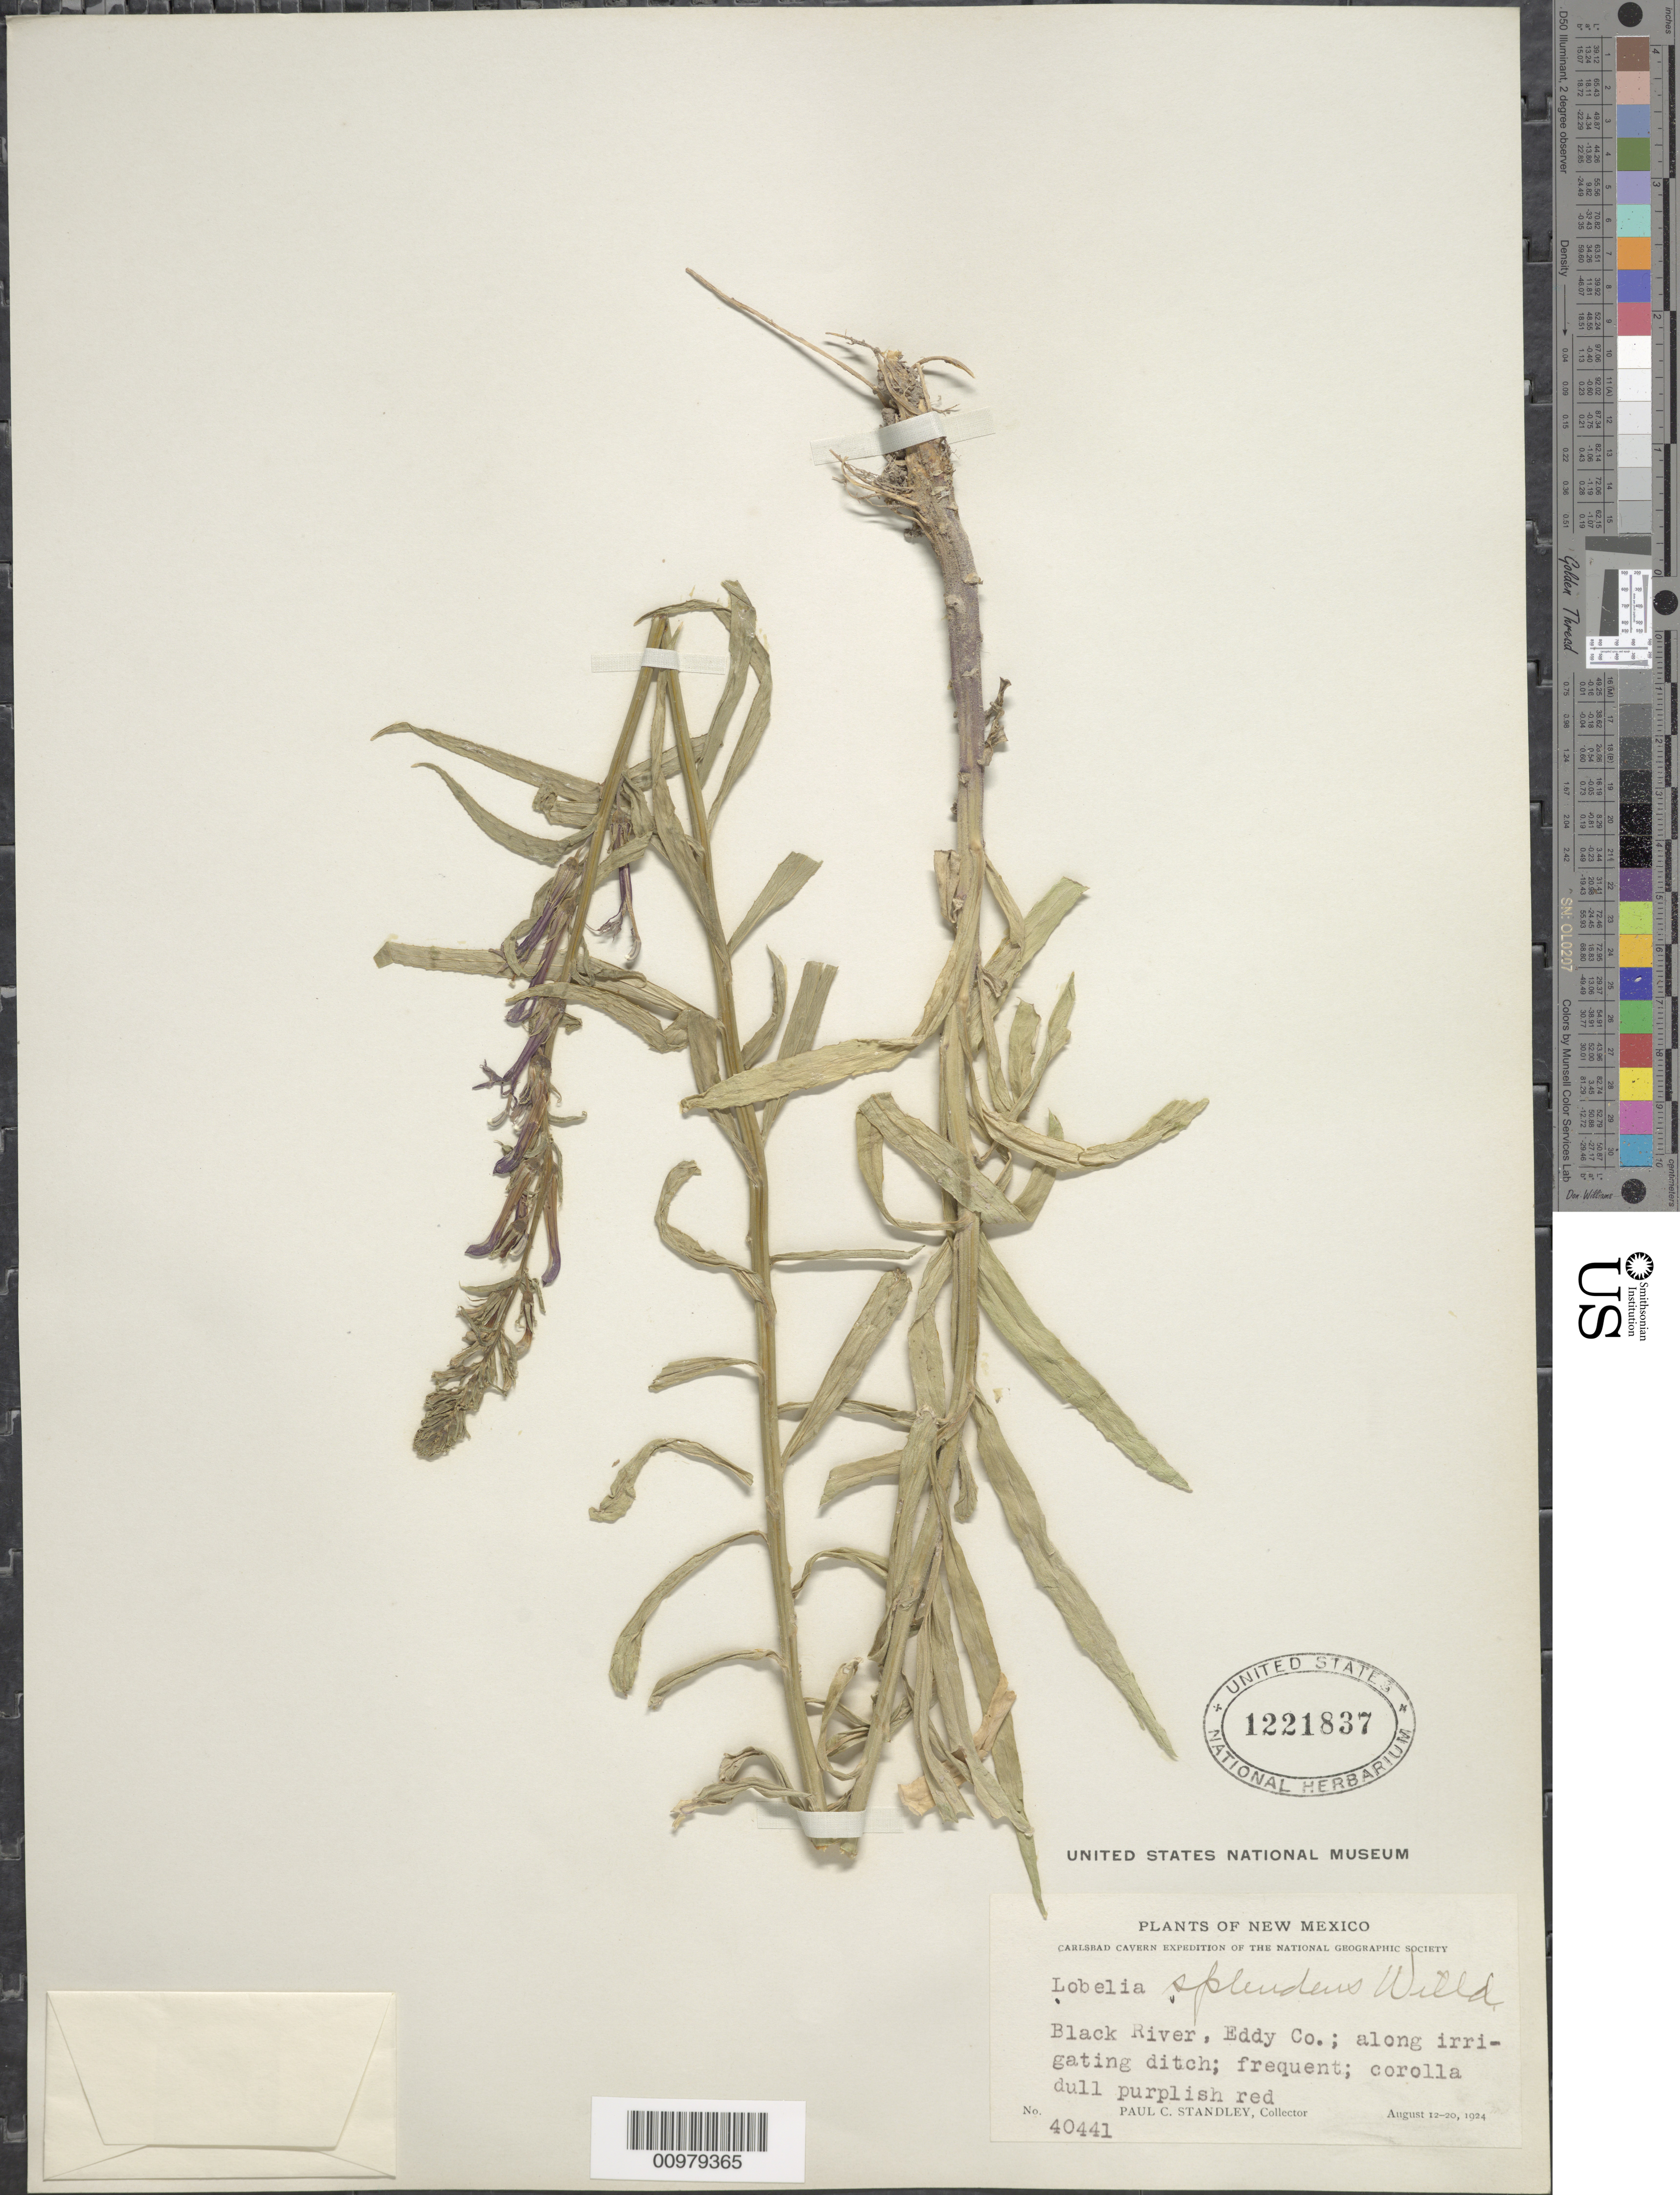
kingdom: Plantae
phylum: Tracheophyta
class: Magnoliopsida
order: Asterales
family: Campanulaceae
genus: Lobelia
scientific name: Lobelia cardinalis var. phyllostachya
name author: (Engelm.) McVaugh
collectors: P. C. Standley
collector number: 40441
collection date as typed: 12 Aug 1924 to 20 Aug 1924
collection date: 1924-08-12/1924-08-20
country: United States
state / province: New Mexico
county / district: Eddy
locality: Black River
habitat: along irrigration ditch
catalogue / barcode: US 1221837